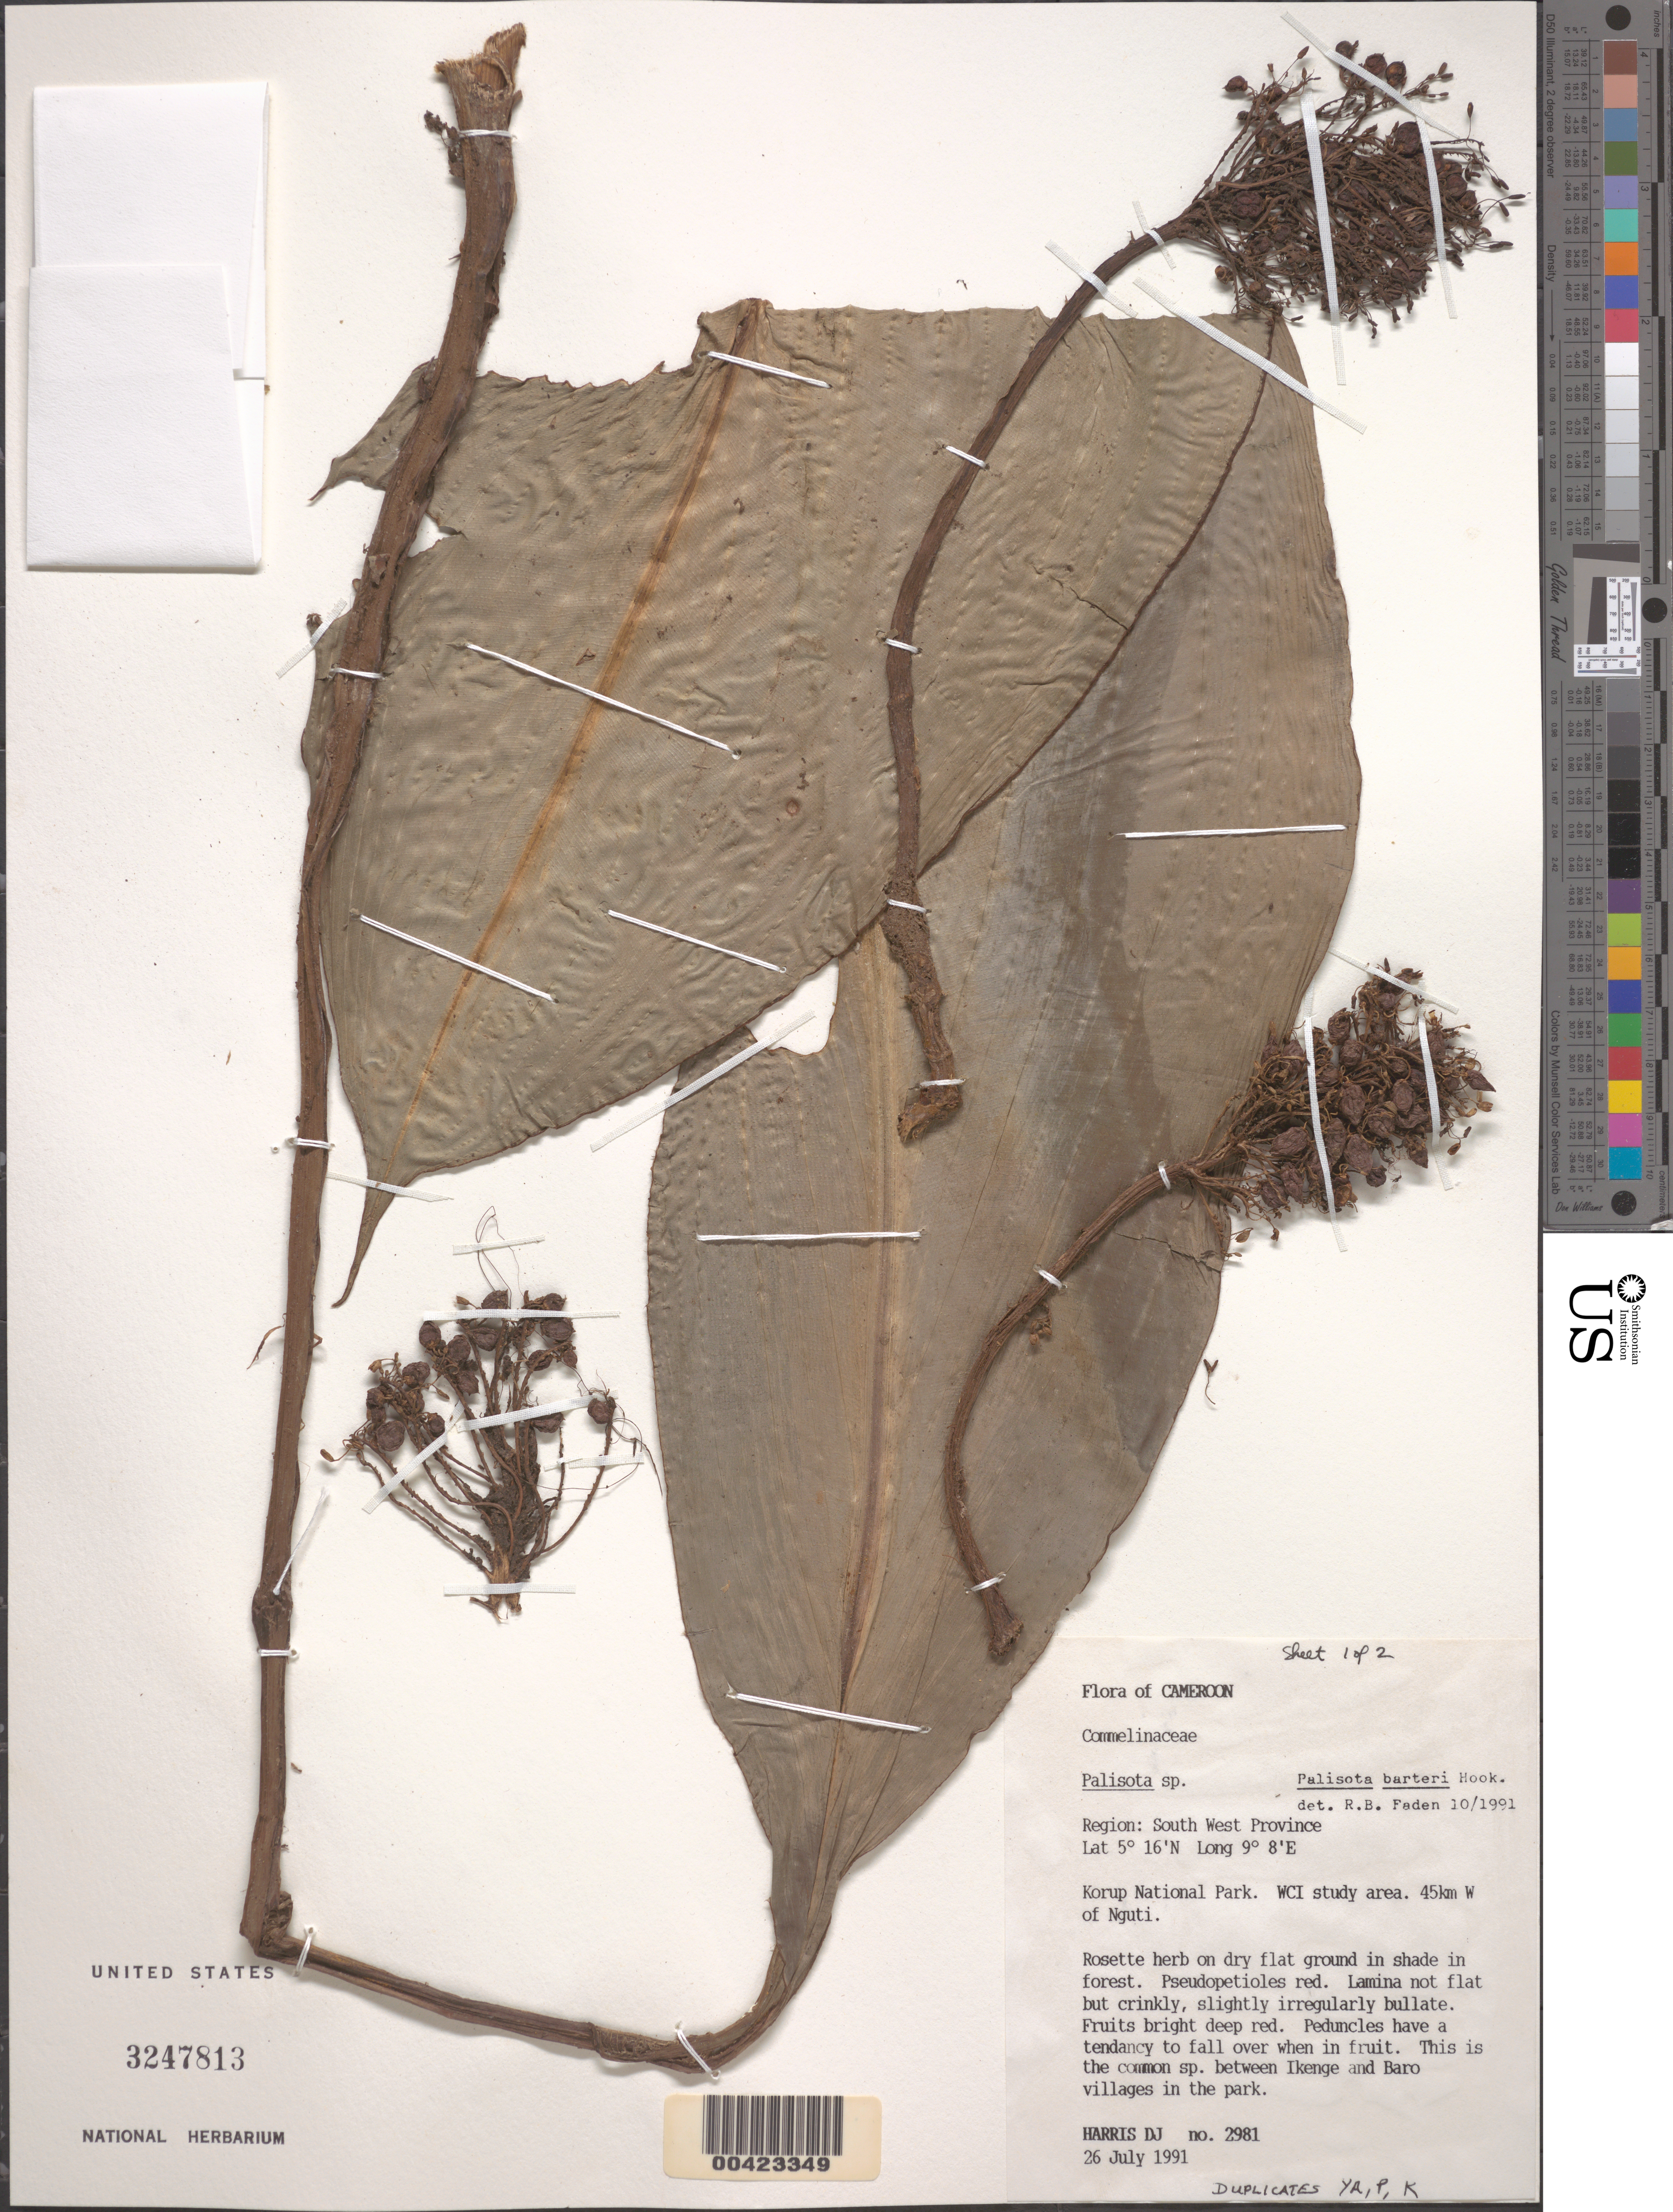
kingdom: Plantae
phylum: Tracheophyta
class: Liliopsida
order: Commelinales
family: Commelinaceae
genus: Palisota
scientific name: Palisota barteri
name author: Hook.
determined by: Faden, Robert B., (US), Smithsonian Institution - National Museum of Natural History (UNITED STATES)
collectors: D. J. Harris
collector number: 2981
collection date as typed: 26 Jul 1991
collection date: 1991-07-26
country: Cameroon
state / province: Sud-Ouest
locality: Korup national park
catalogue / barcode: US 3247813